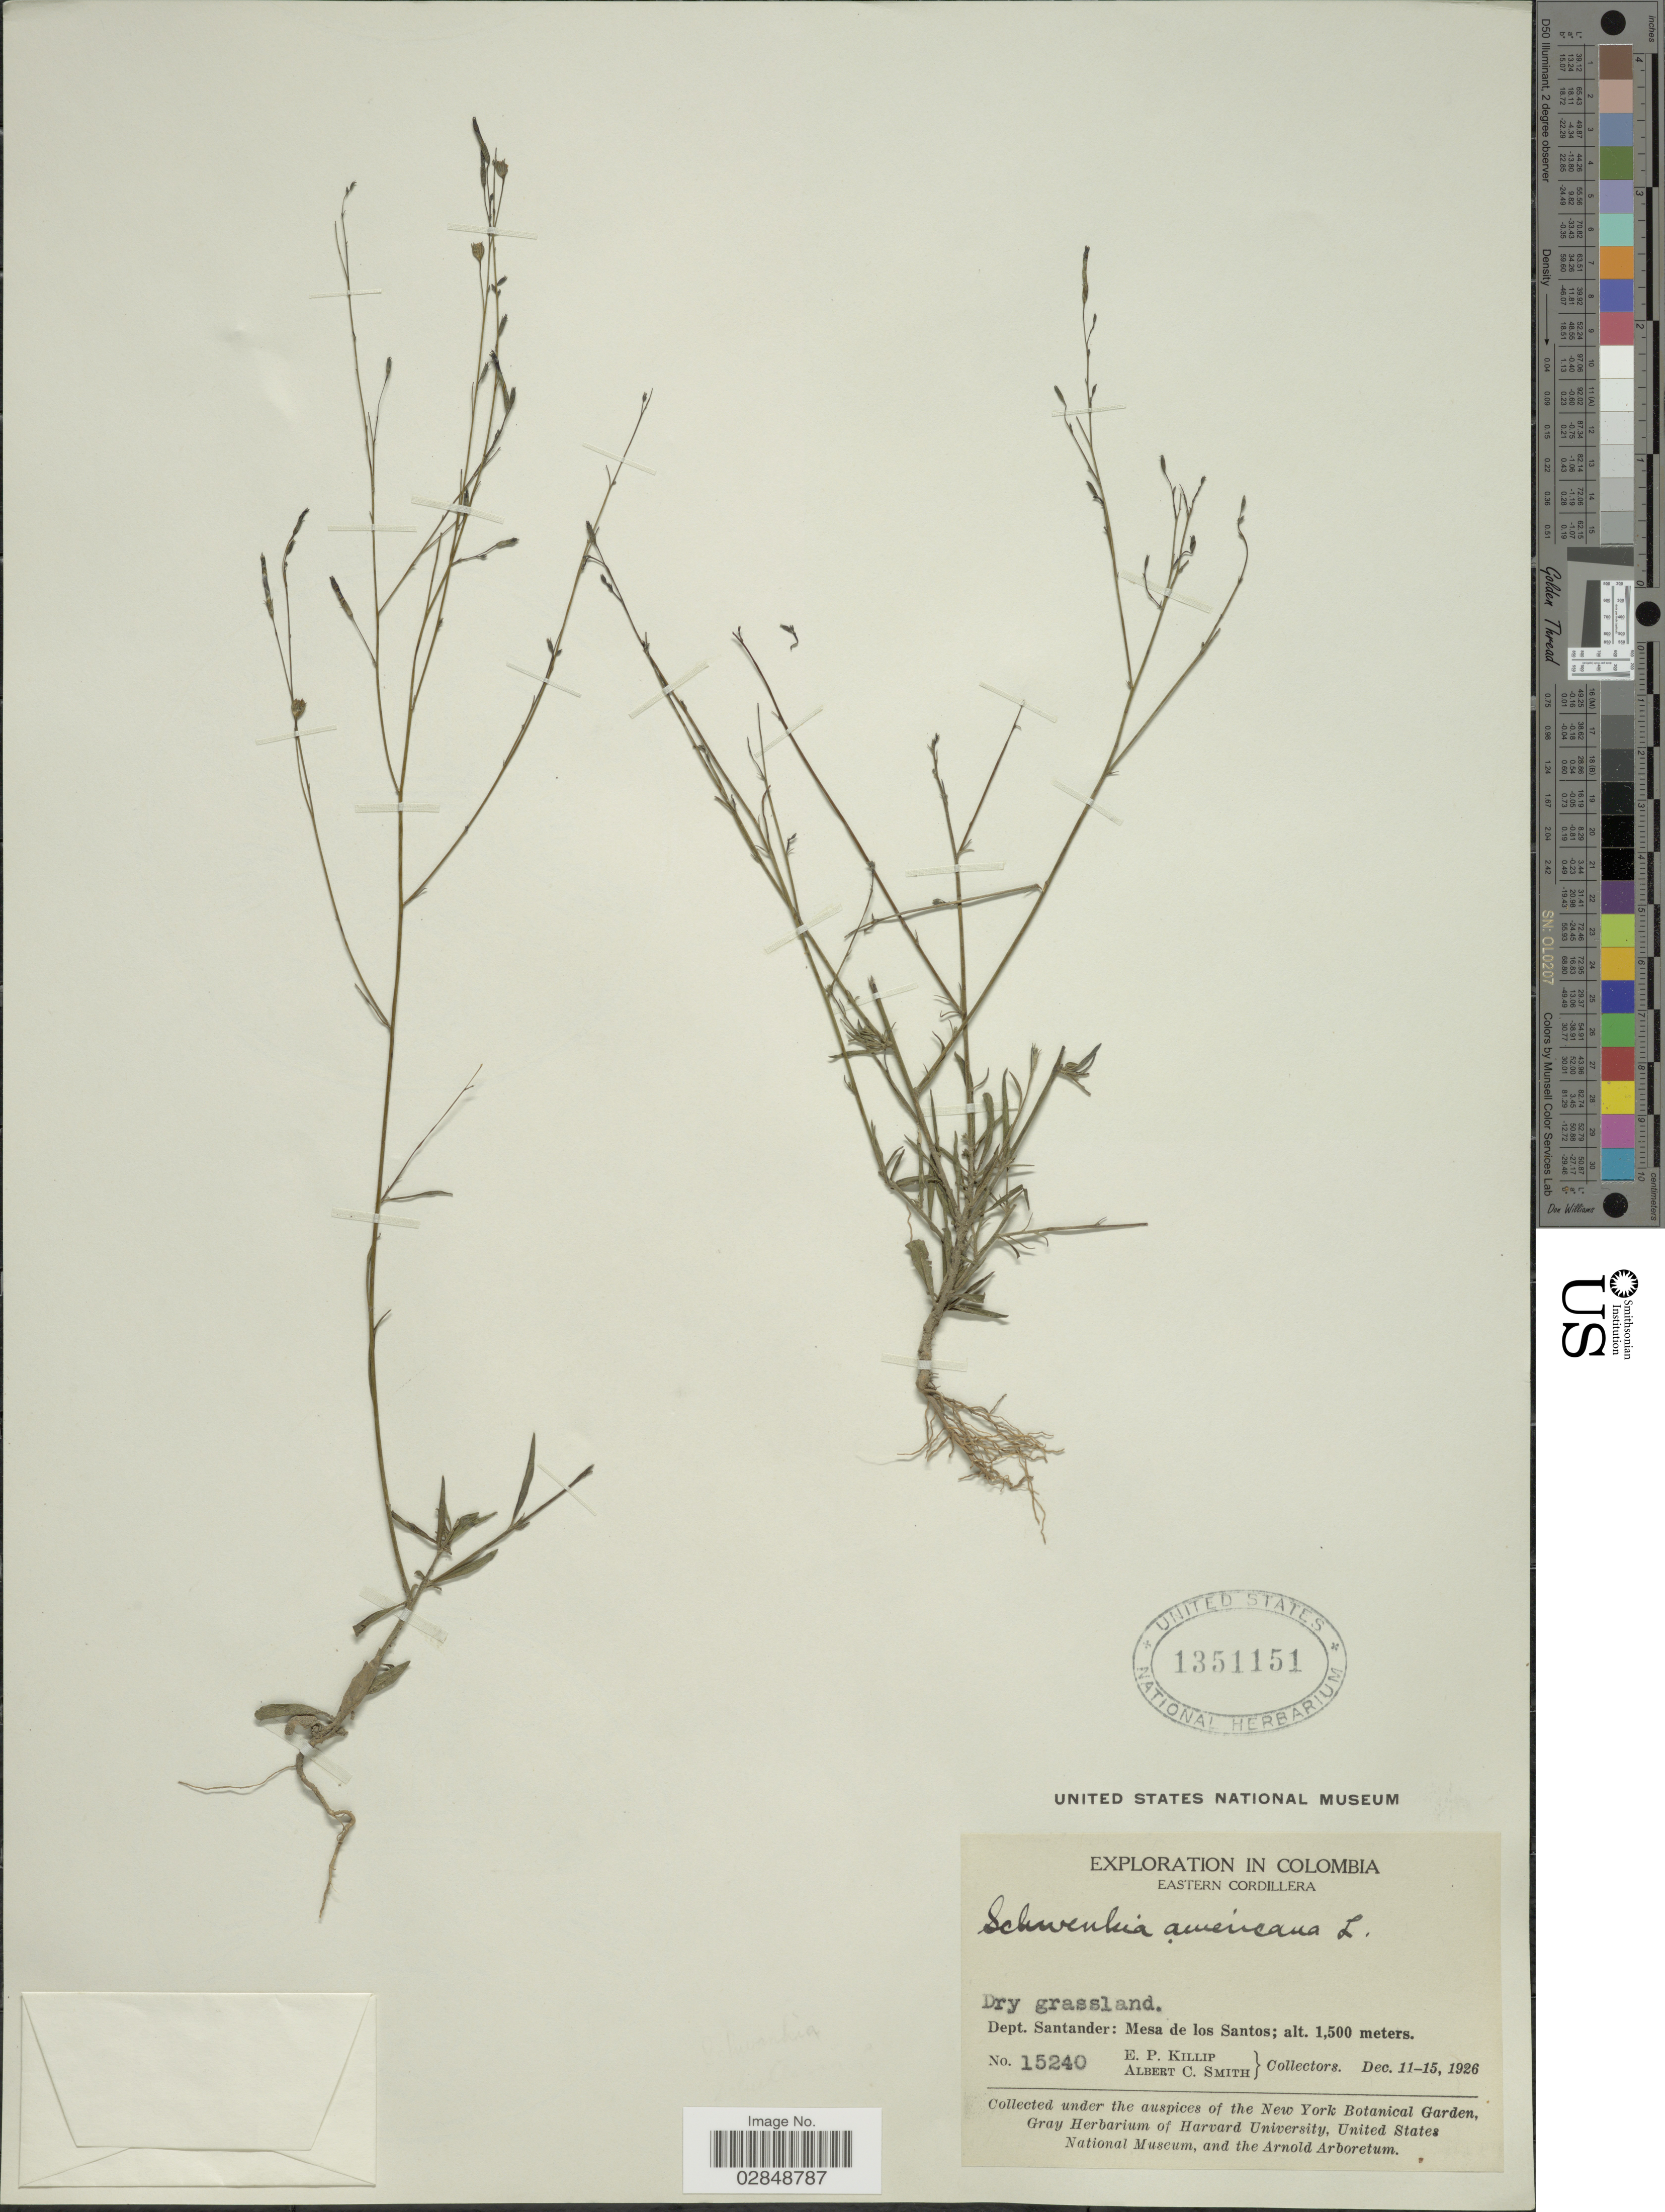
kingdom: Plantae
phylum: Tracheophyta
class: Magnoliopsida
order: Solanales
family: Solanaceae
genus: Schwenckia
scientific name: Schwenckia americana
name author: L.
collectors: E. P. Killip & A. C. Smith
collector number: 15240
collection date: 1926-12-11/1926-12-15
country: Colombia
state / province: Santander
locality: Eastern Cordillera. Dept. Santander: Mesa de los Santos.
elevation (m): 1500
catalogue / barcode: US 1351151